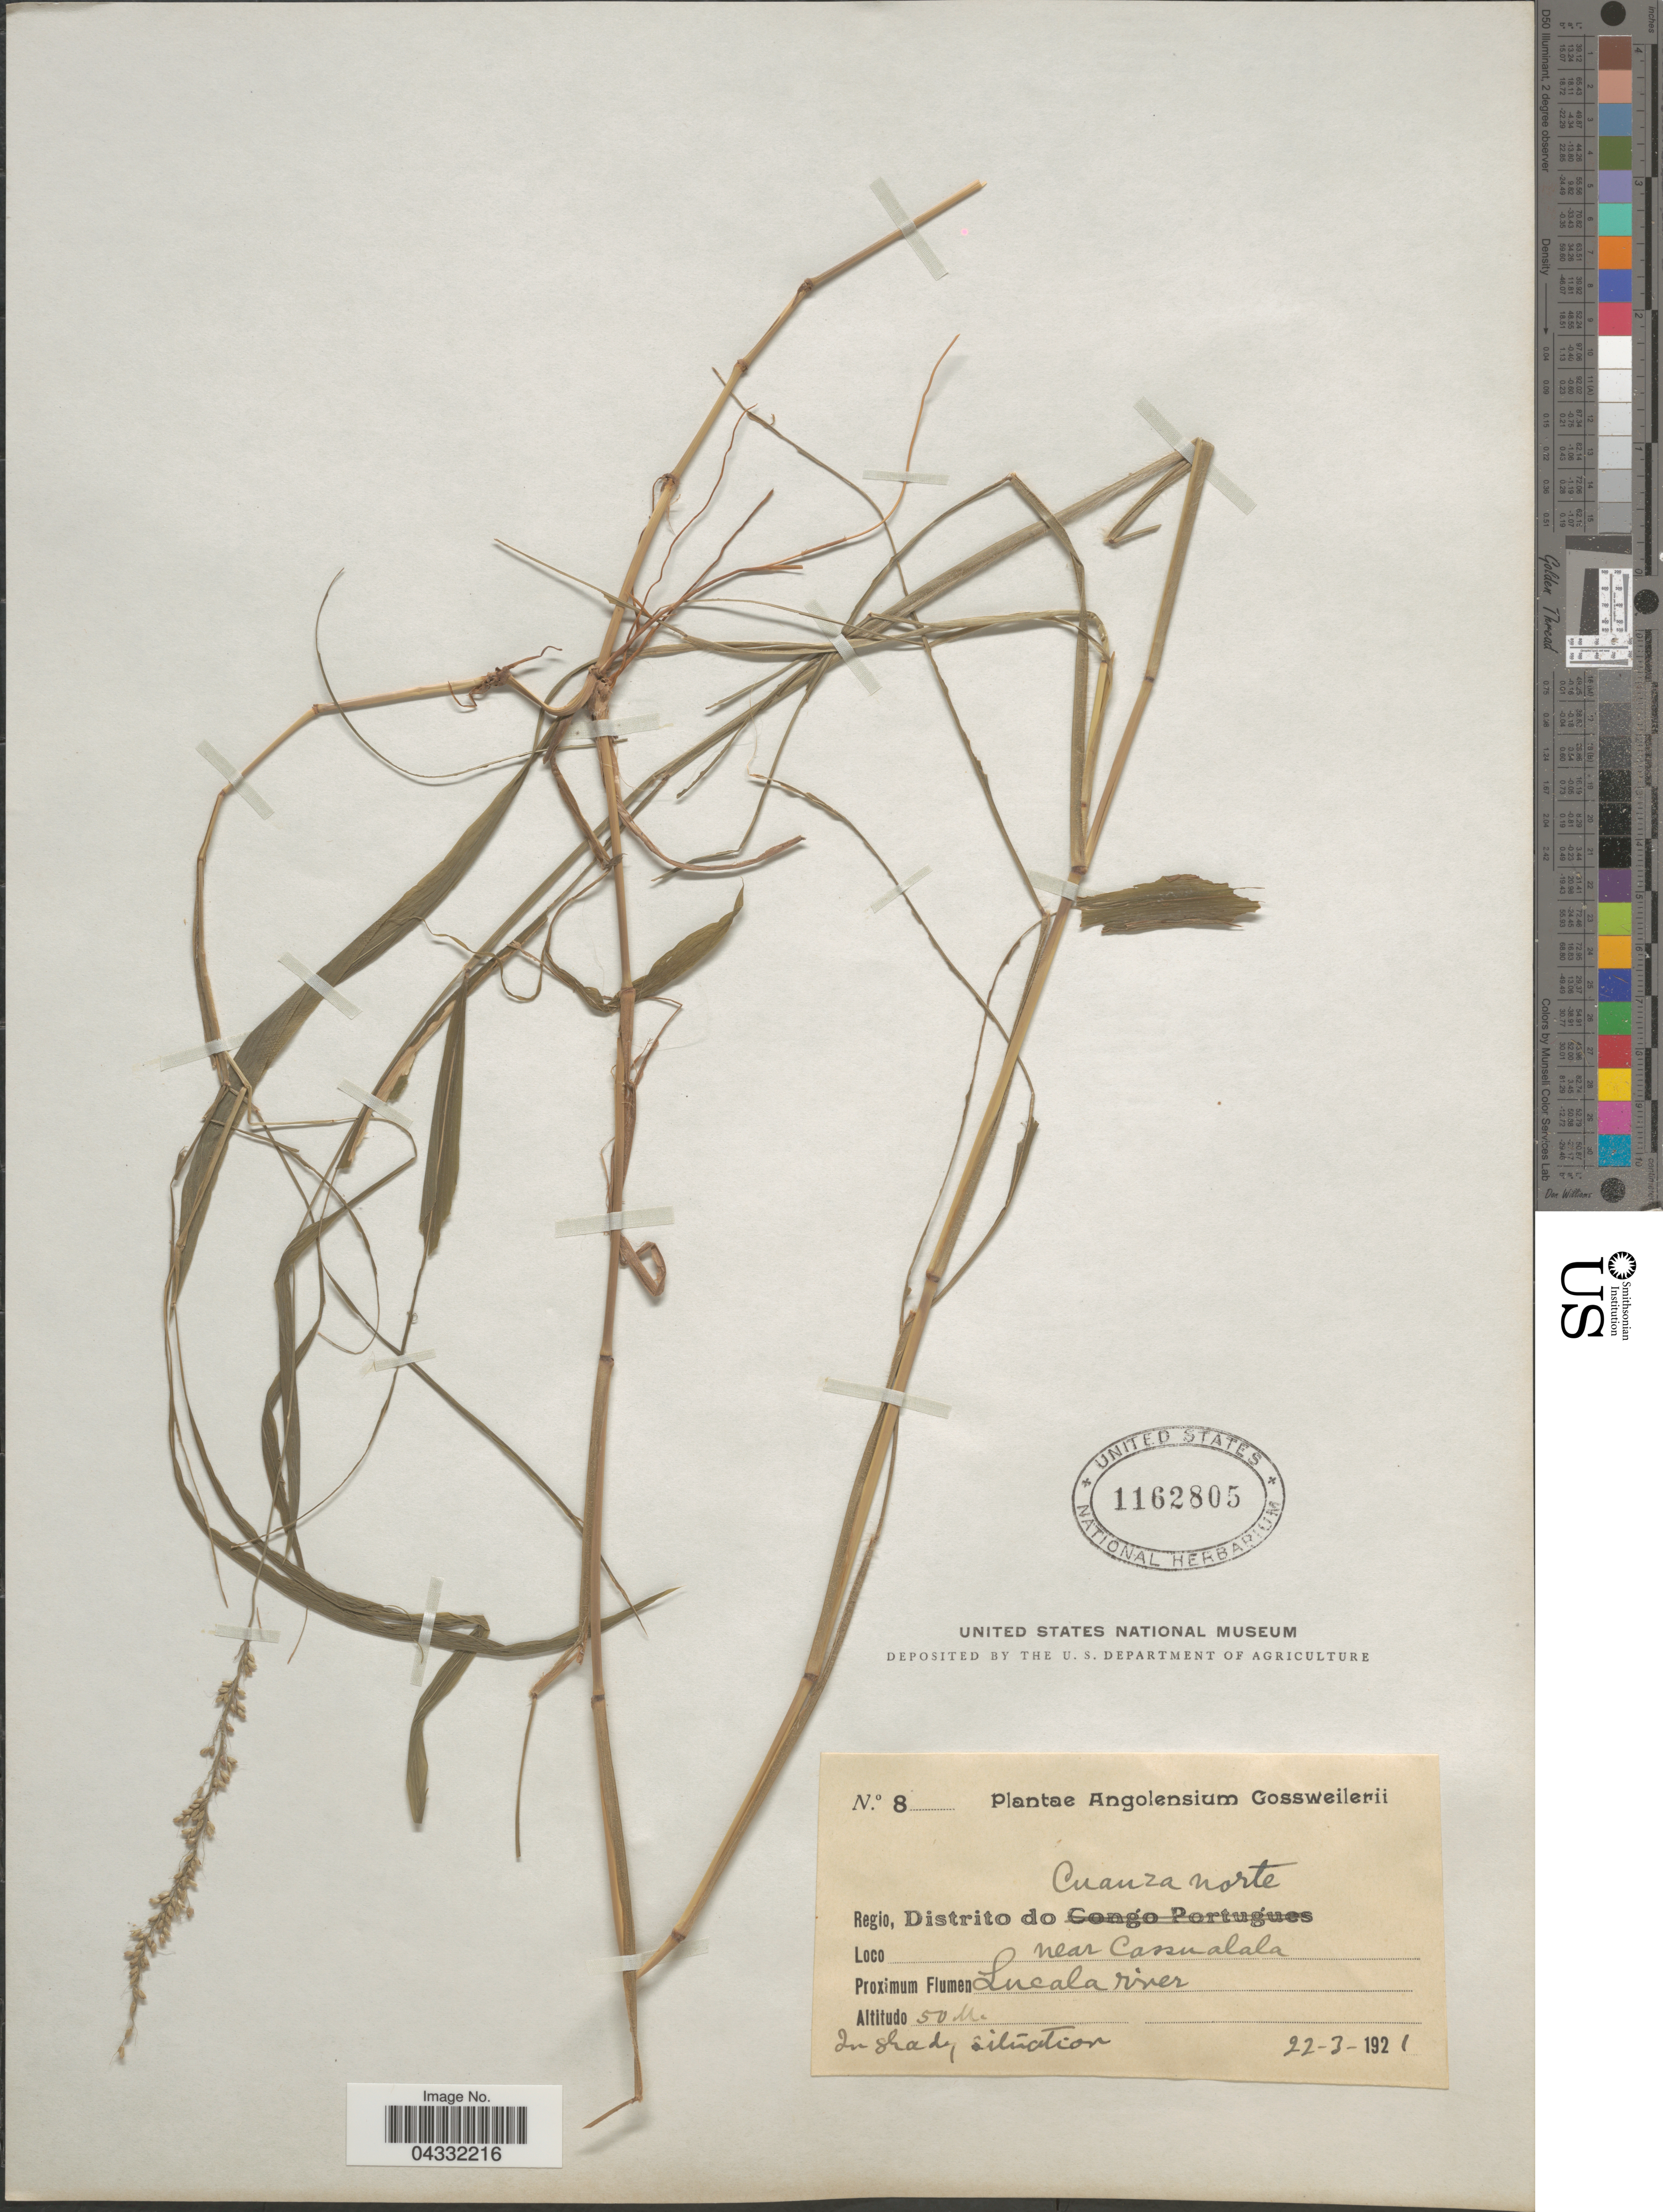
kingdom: Plantae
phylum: Tracheophyta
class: Liliopsida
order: Poales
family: Poaceae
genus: Setaria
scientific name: Setaria sp.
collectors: -. Gossweiler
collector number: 8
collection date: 1921-03-22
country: Angola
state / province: Cuanza Norte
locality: Regio, Distrito do Cuanza Norte. near Cassualala. Proximum Flumen Lucala river. In shady situation.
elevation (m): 50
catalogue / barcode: US 1162805